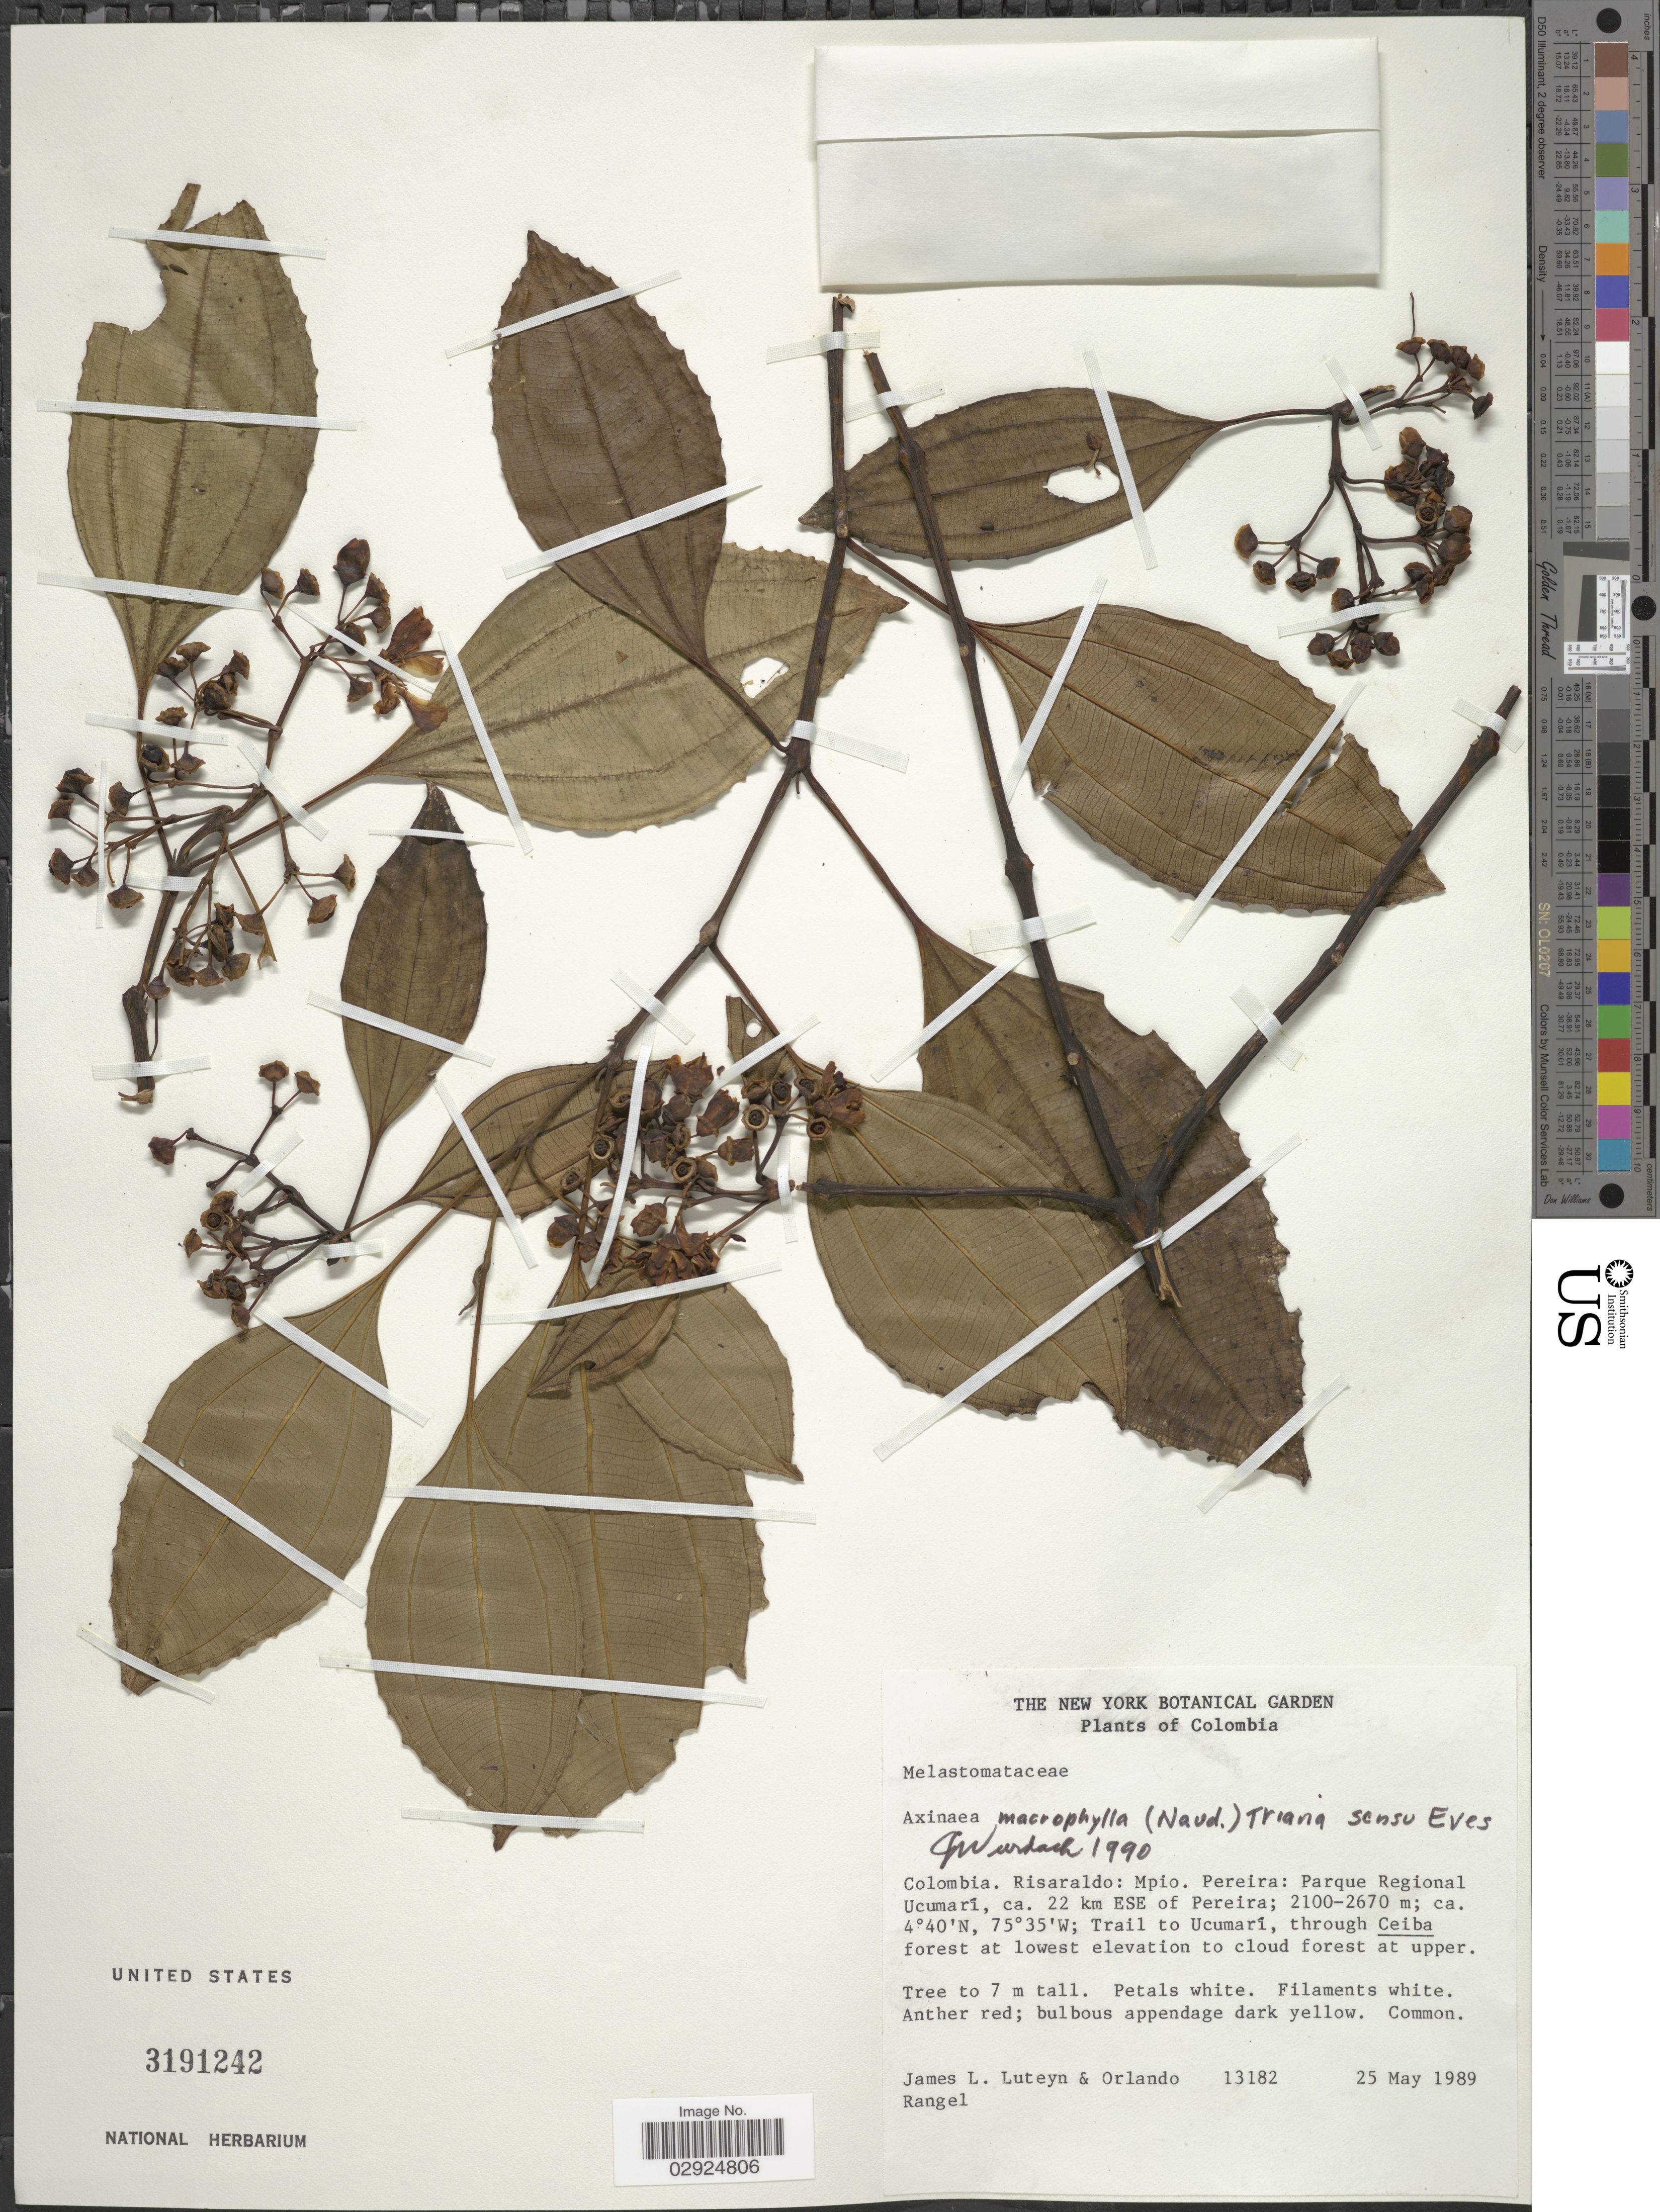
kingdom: Plantae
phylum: Tracheophyta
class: Magnoliopsida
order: Myrtales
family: Melastomataceae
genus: Axinaea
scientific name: Axinaea macrophylla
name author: (Naudin) Triana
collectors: J. L. Luteyn & O. Rangel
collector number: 13182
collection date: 1989-05-25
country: Colombia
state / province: Risaralda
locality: Risaraldo: Mpio. Pereira: Parque Regional Ucumarí, ca. 22 km ESE of Pereira. Trail to Ucumarí.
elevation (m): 2100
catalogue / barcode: US 3191242